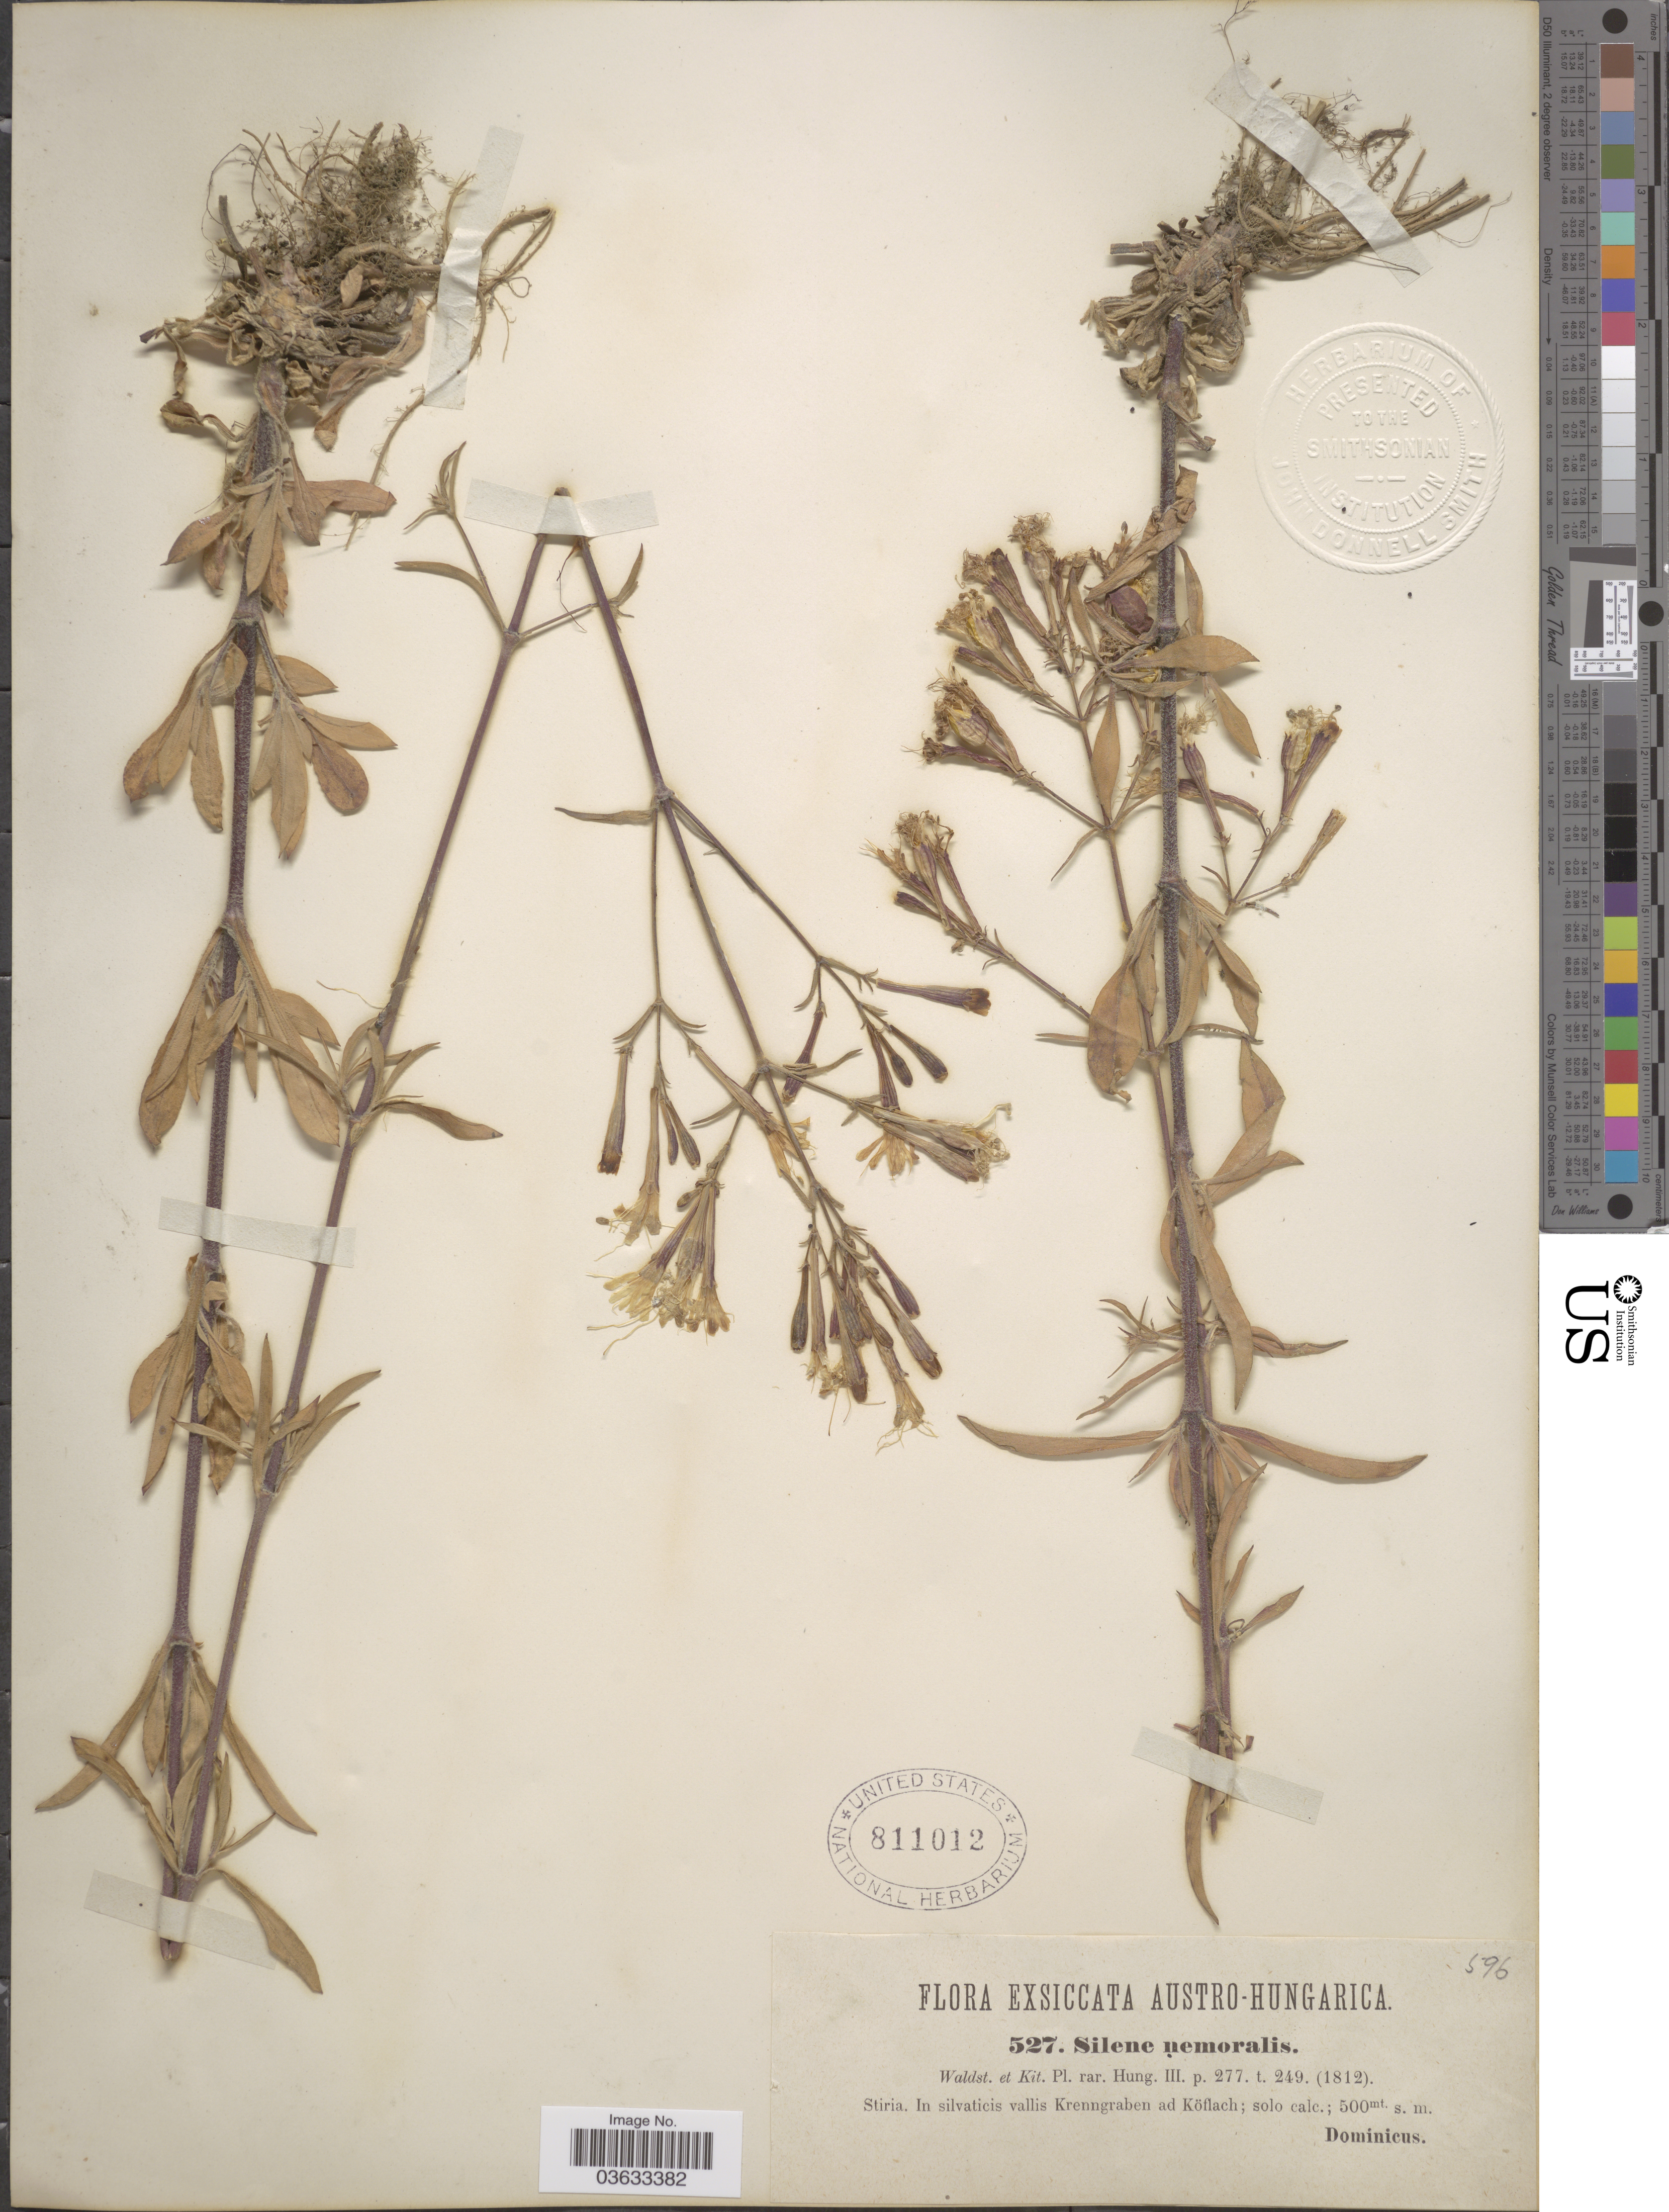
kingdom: Plantae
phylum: Tracheophyta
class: Magnoliopsida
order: Caryophyllales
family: Caryophyllaceae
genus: Silene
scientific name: Silene nemoralis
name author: Waldst. & Kit.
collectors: Dominicus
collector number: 527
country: Austria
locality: Austro-Hungarica. Stiria. In silvaticis vallis Krenngraben ad Köflach.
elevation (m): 500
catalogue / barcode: US 811012